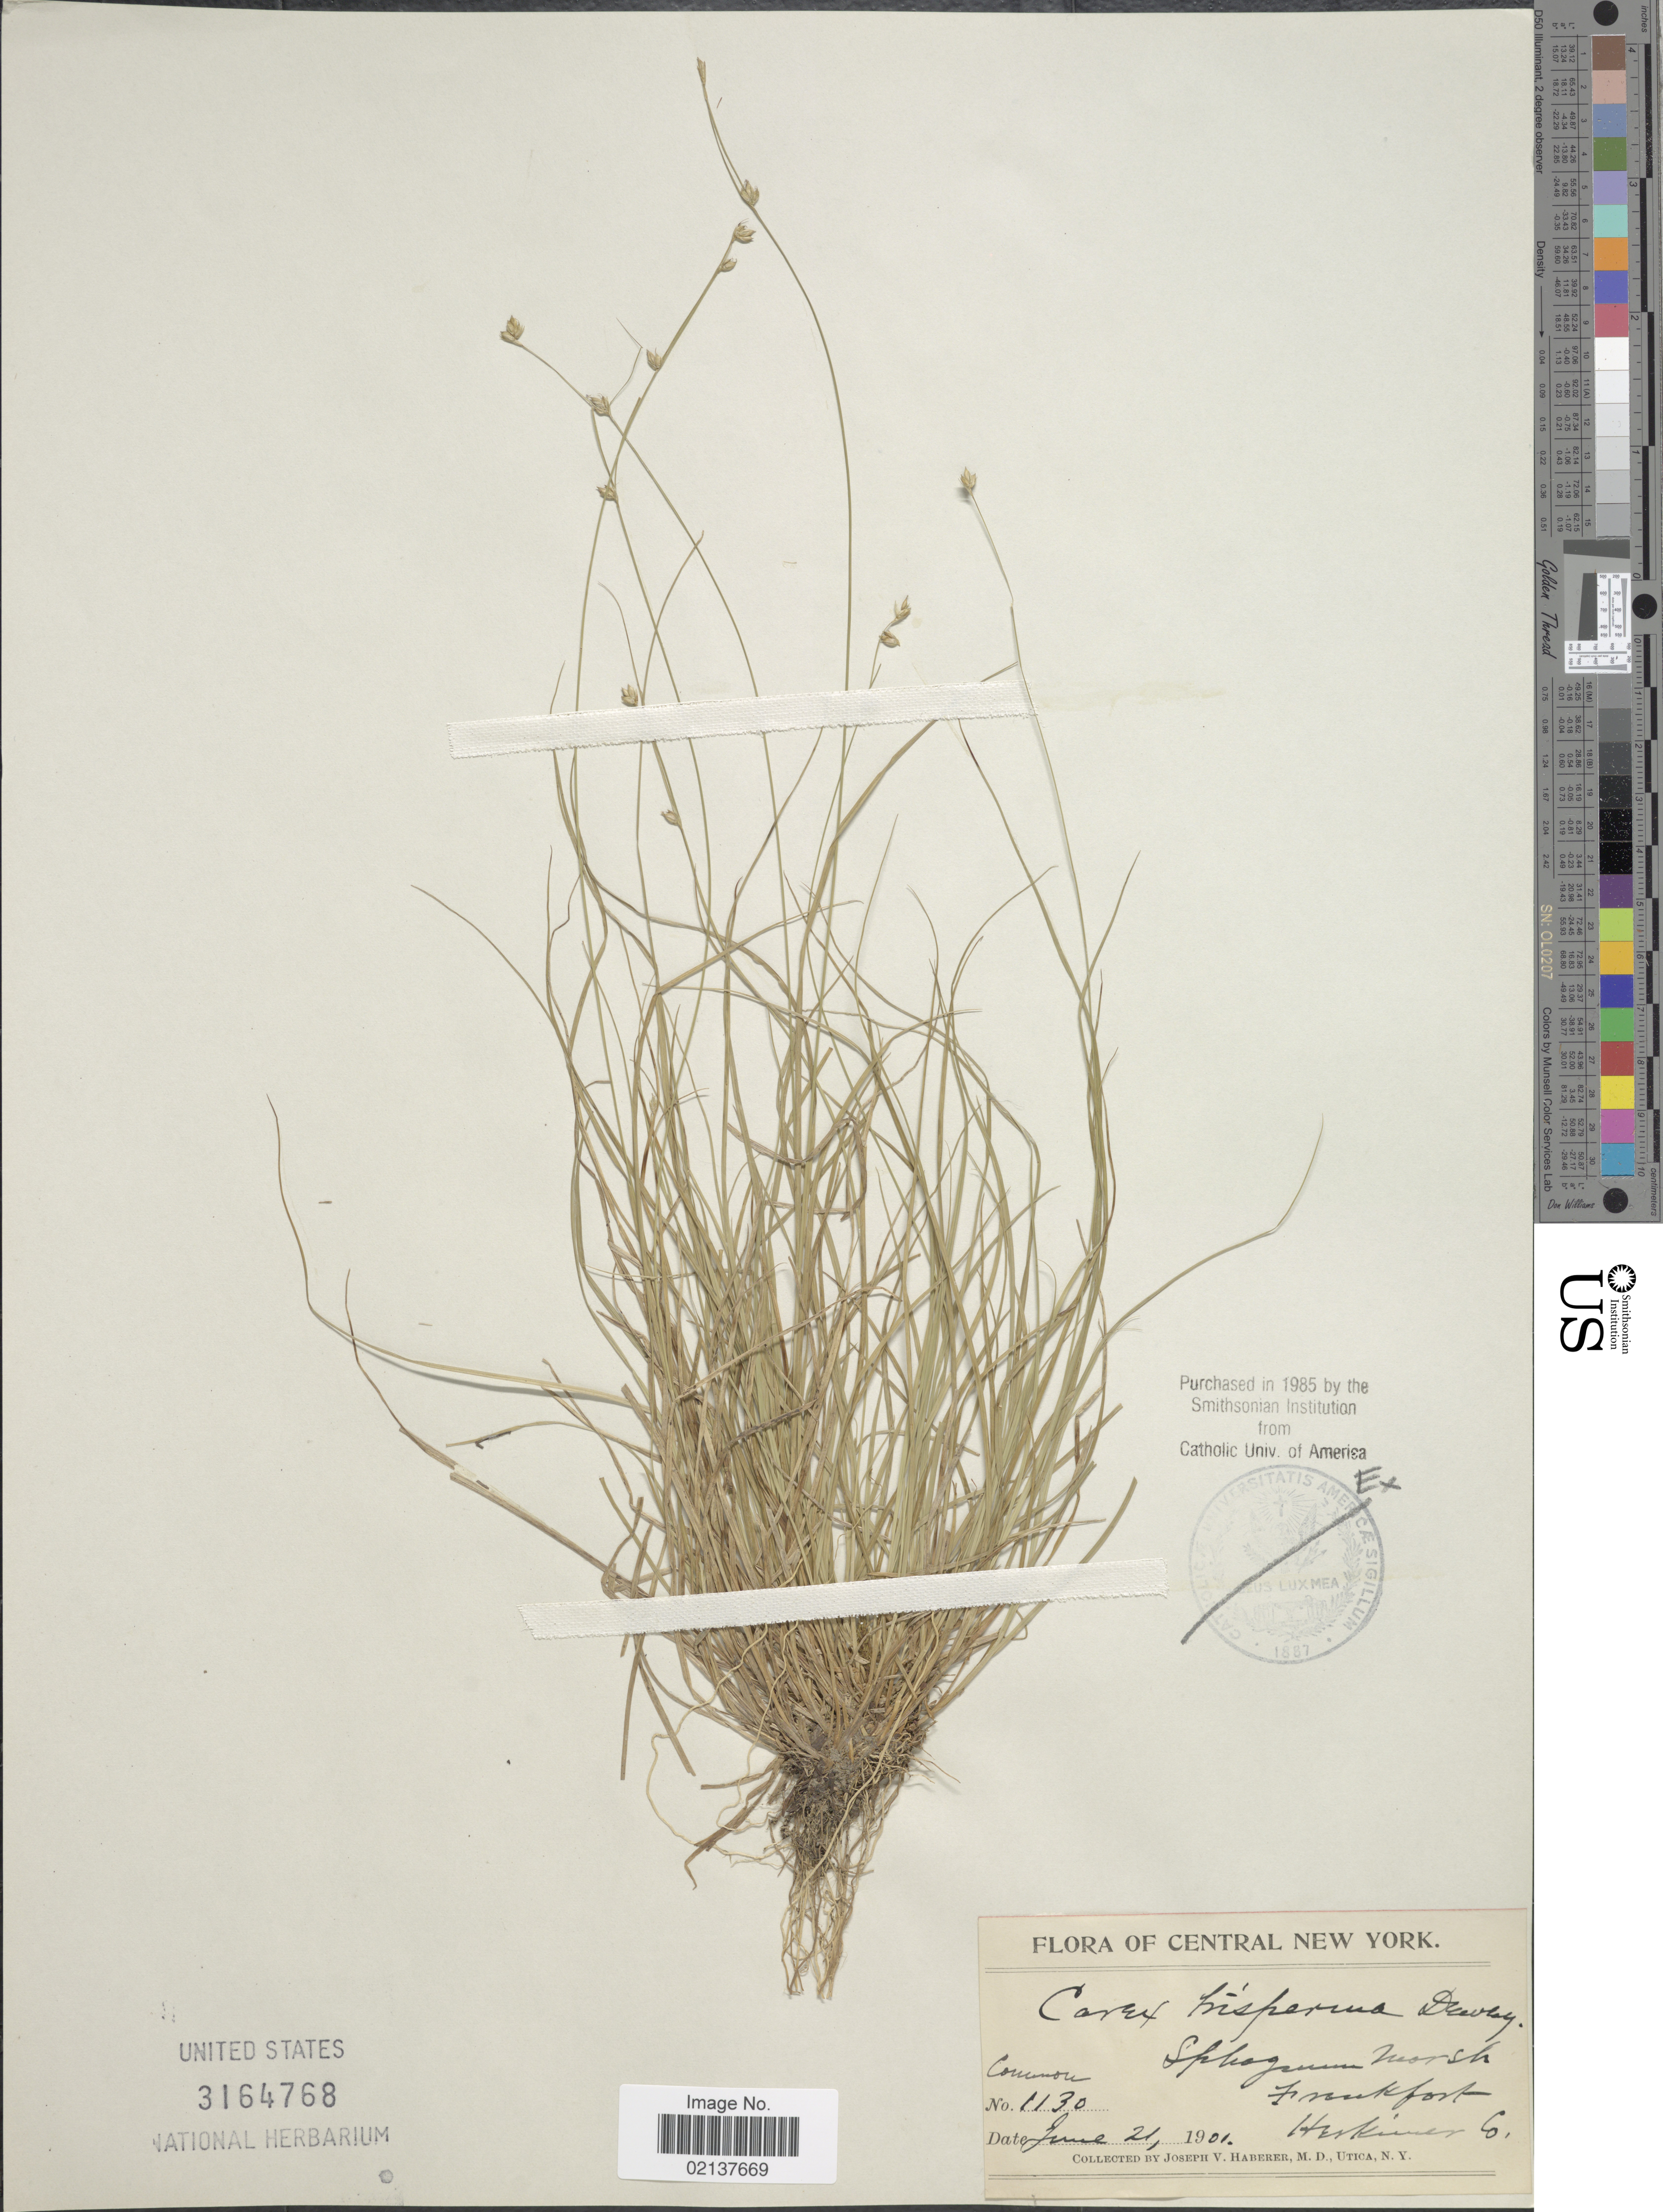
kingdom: Plantae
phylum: Tracheophyta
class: Liliopsida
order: Poales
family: Cyperaceae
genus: Carex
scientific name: Carex trisperma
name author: Dewey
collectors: J. V. Haberer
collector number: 1130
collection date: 1901-06-21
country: United States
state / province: New York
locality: Central New York, Frank Fort, Herkimer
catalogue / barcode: US 3164768